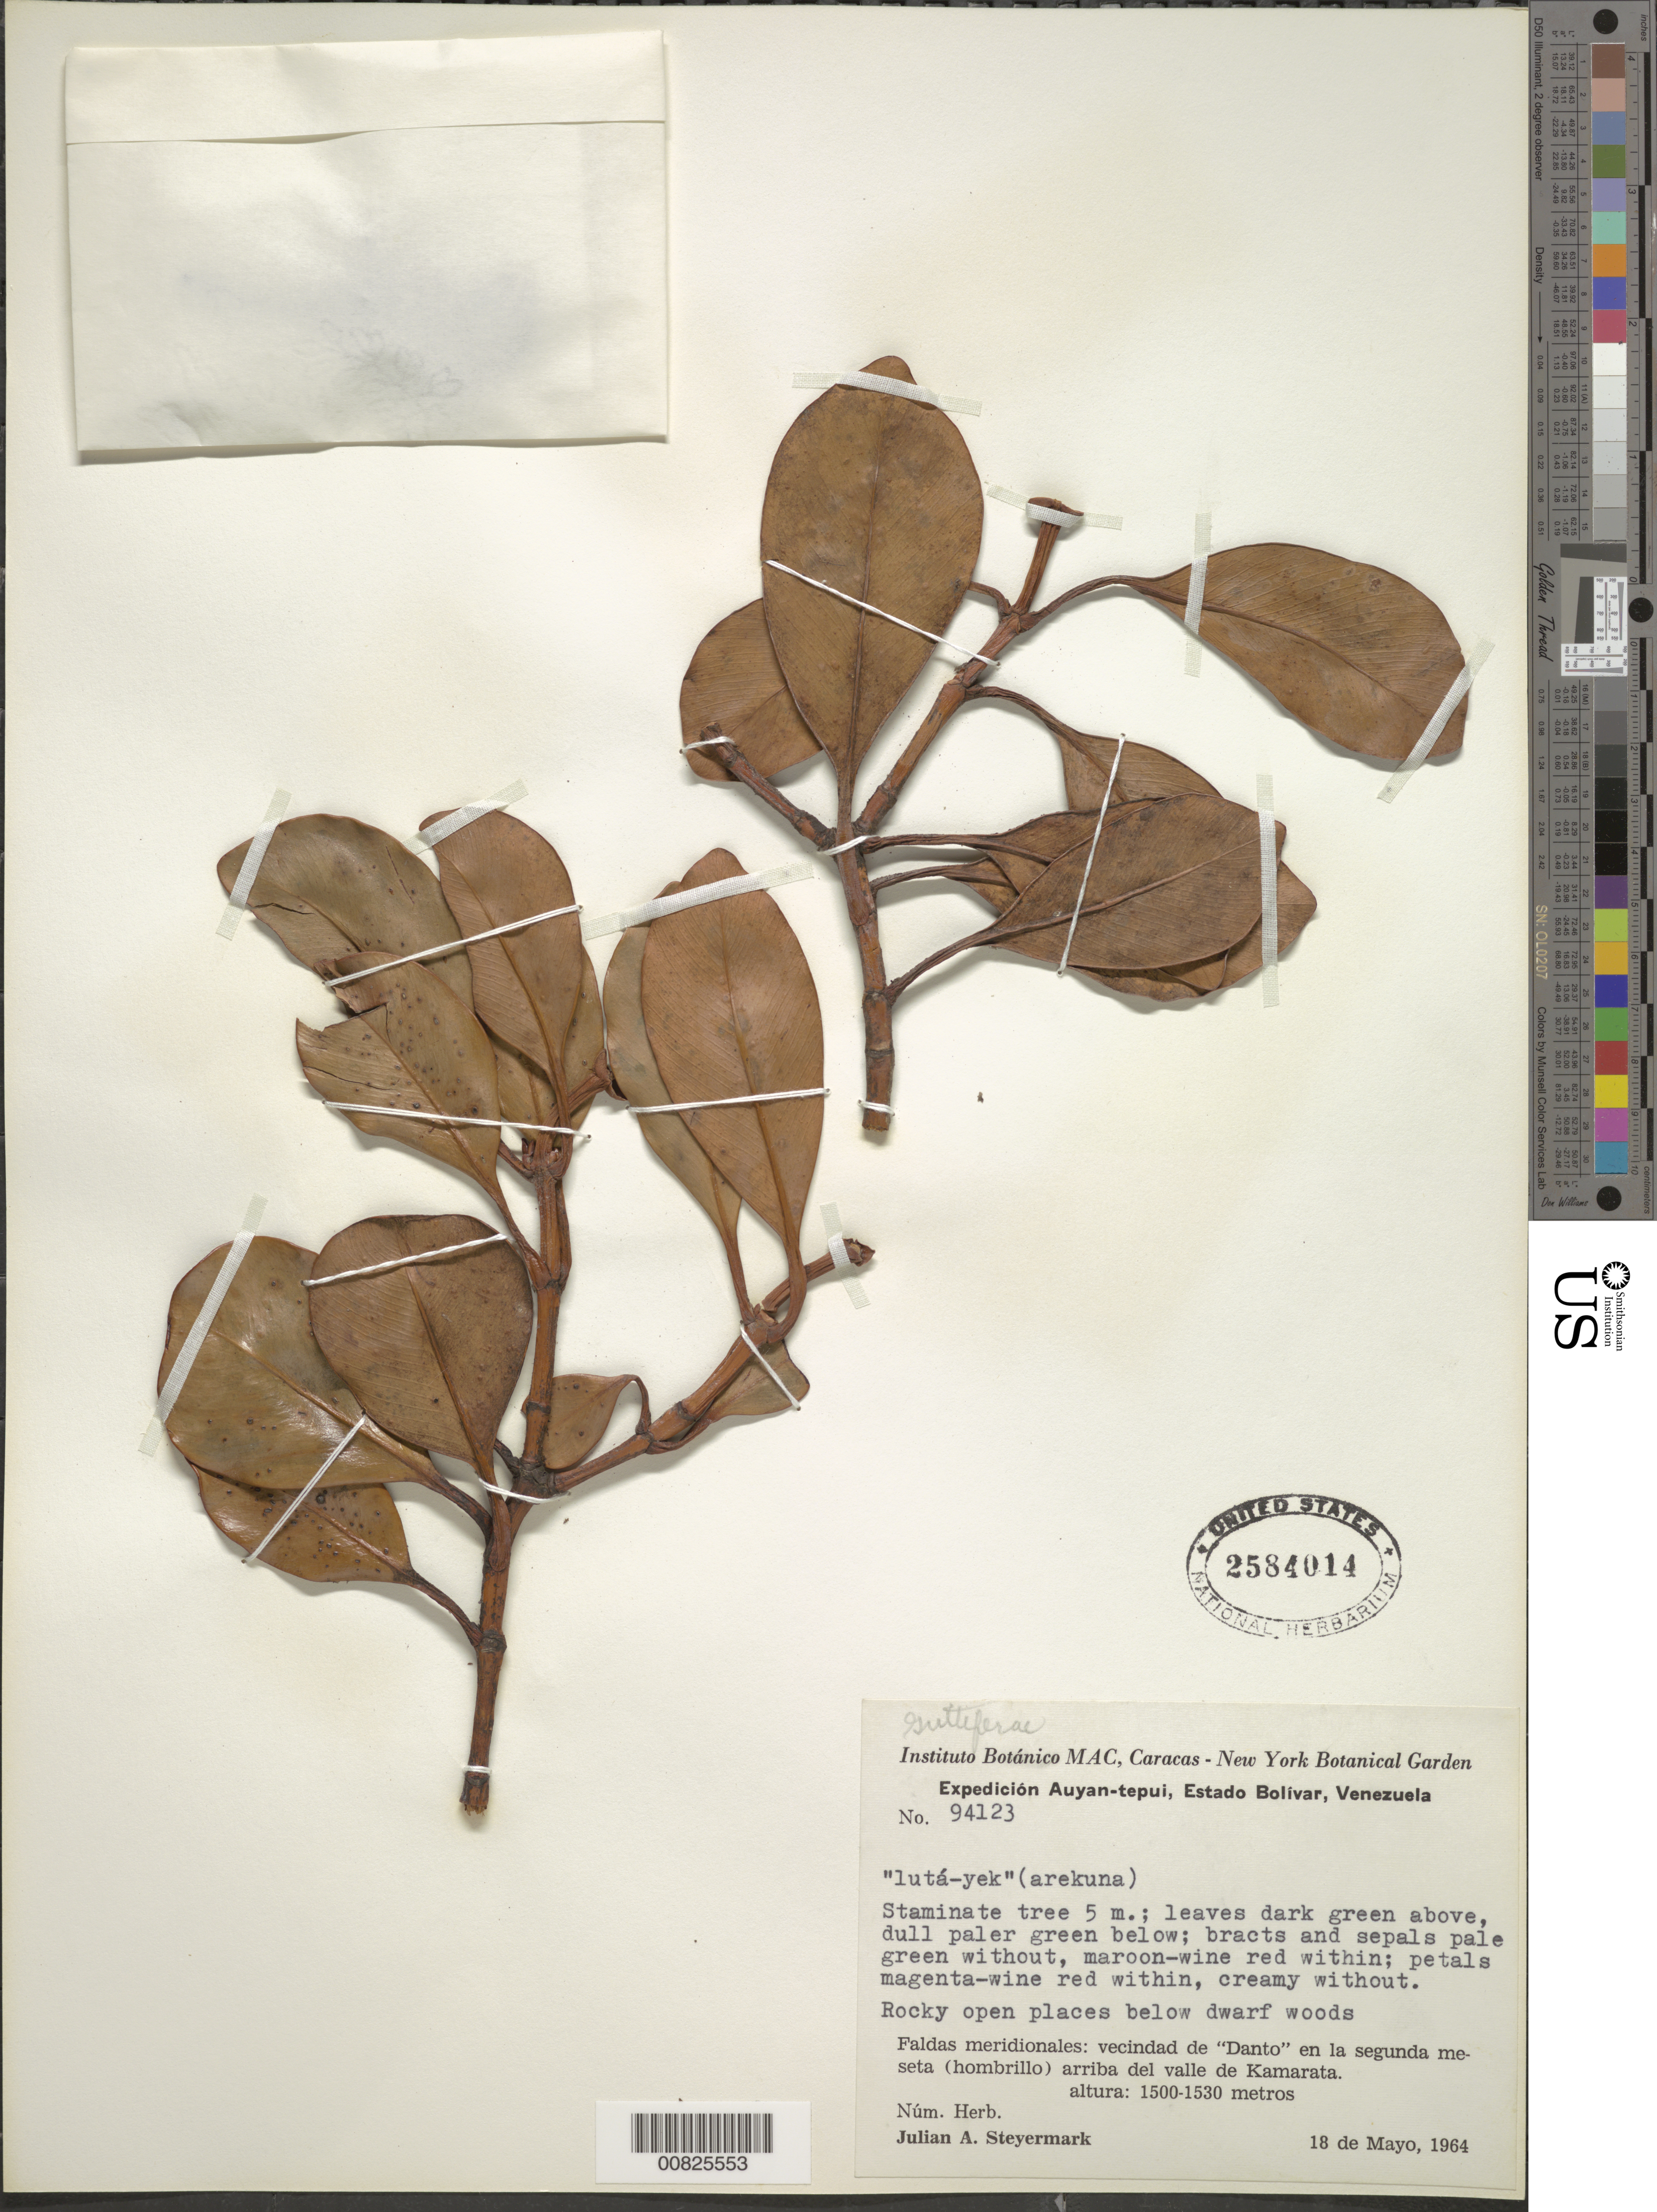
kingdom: Plantae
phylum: Tracheophyta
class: Magnoliopsida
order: Malpighiales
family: Clusiaceae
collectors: J. Steyermark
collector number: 94123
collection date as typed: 18-May-64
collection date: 1964-05-18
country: Venezuela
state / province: Bolívar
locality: Auyan-tepuí, Kamarata. Faldas meridionales: vecindad de "Danto" en la segunda meseta (hombrillo) arriba del valle de Kamarata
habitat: Rocky open places below dwarf woods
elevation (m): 1500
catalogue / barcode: US 2584014